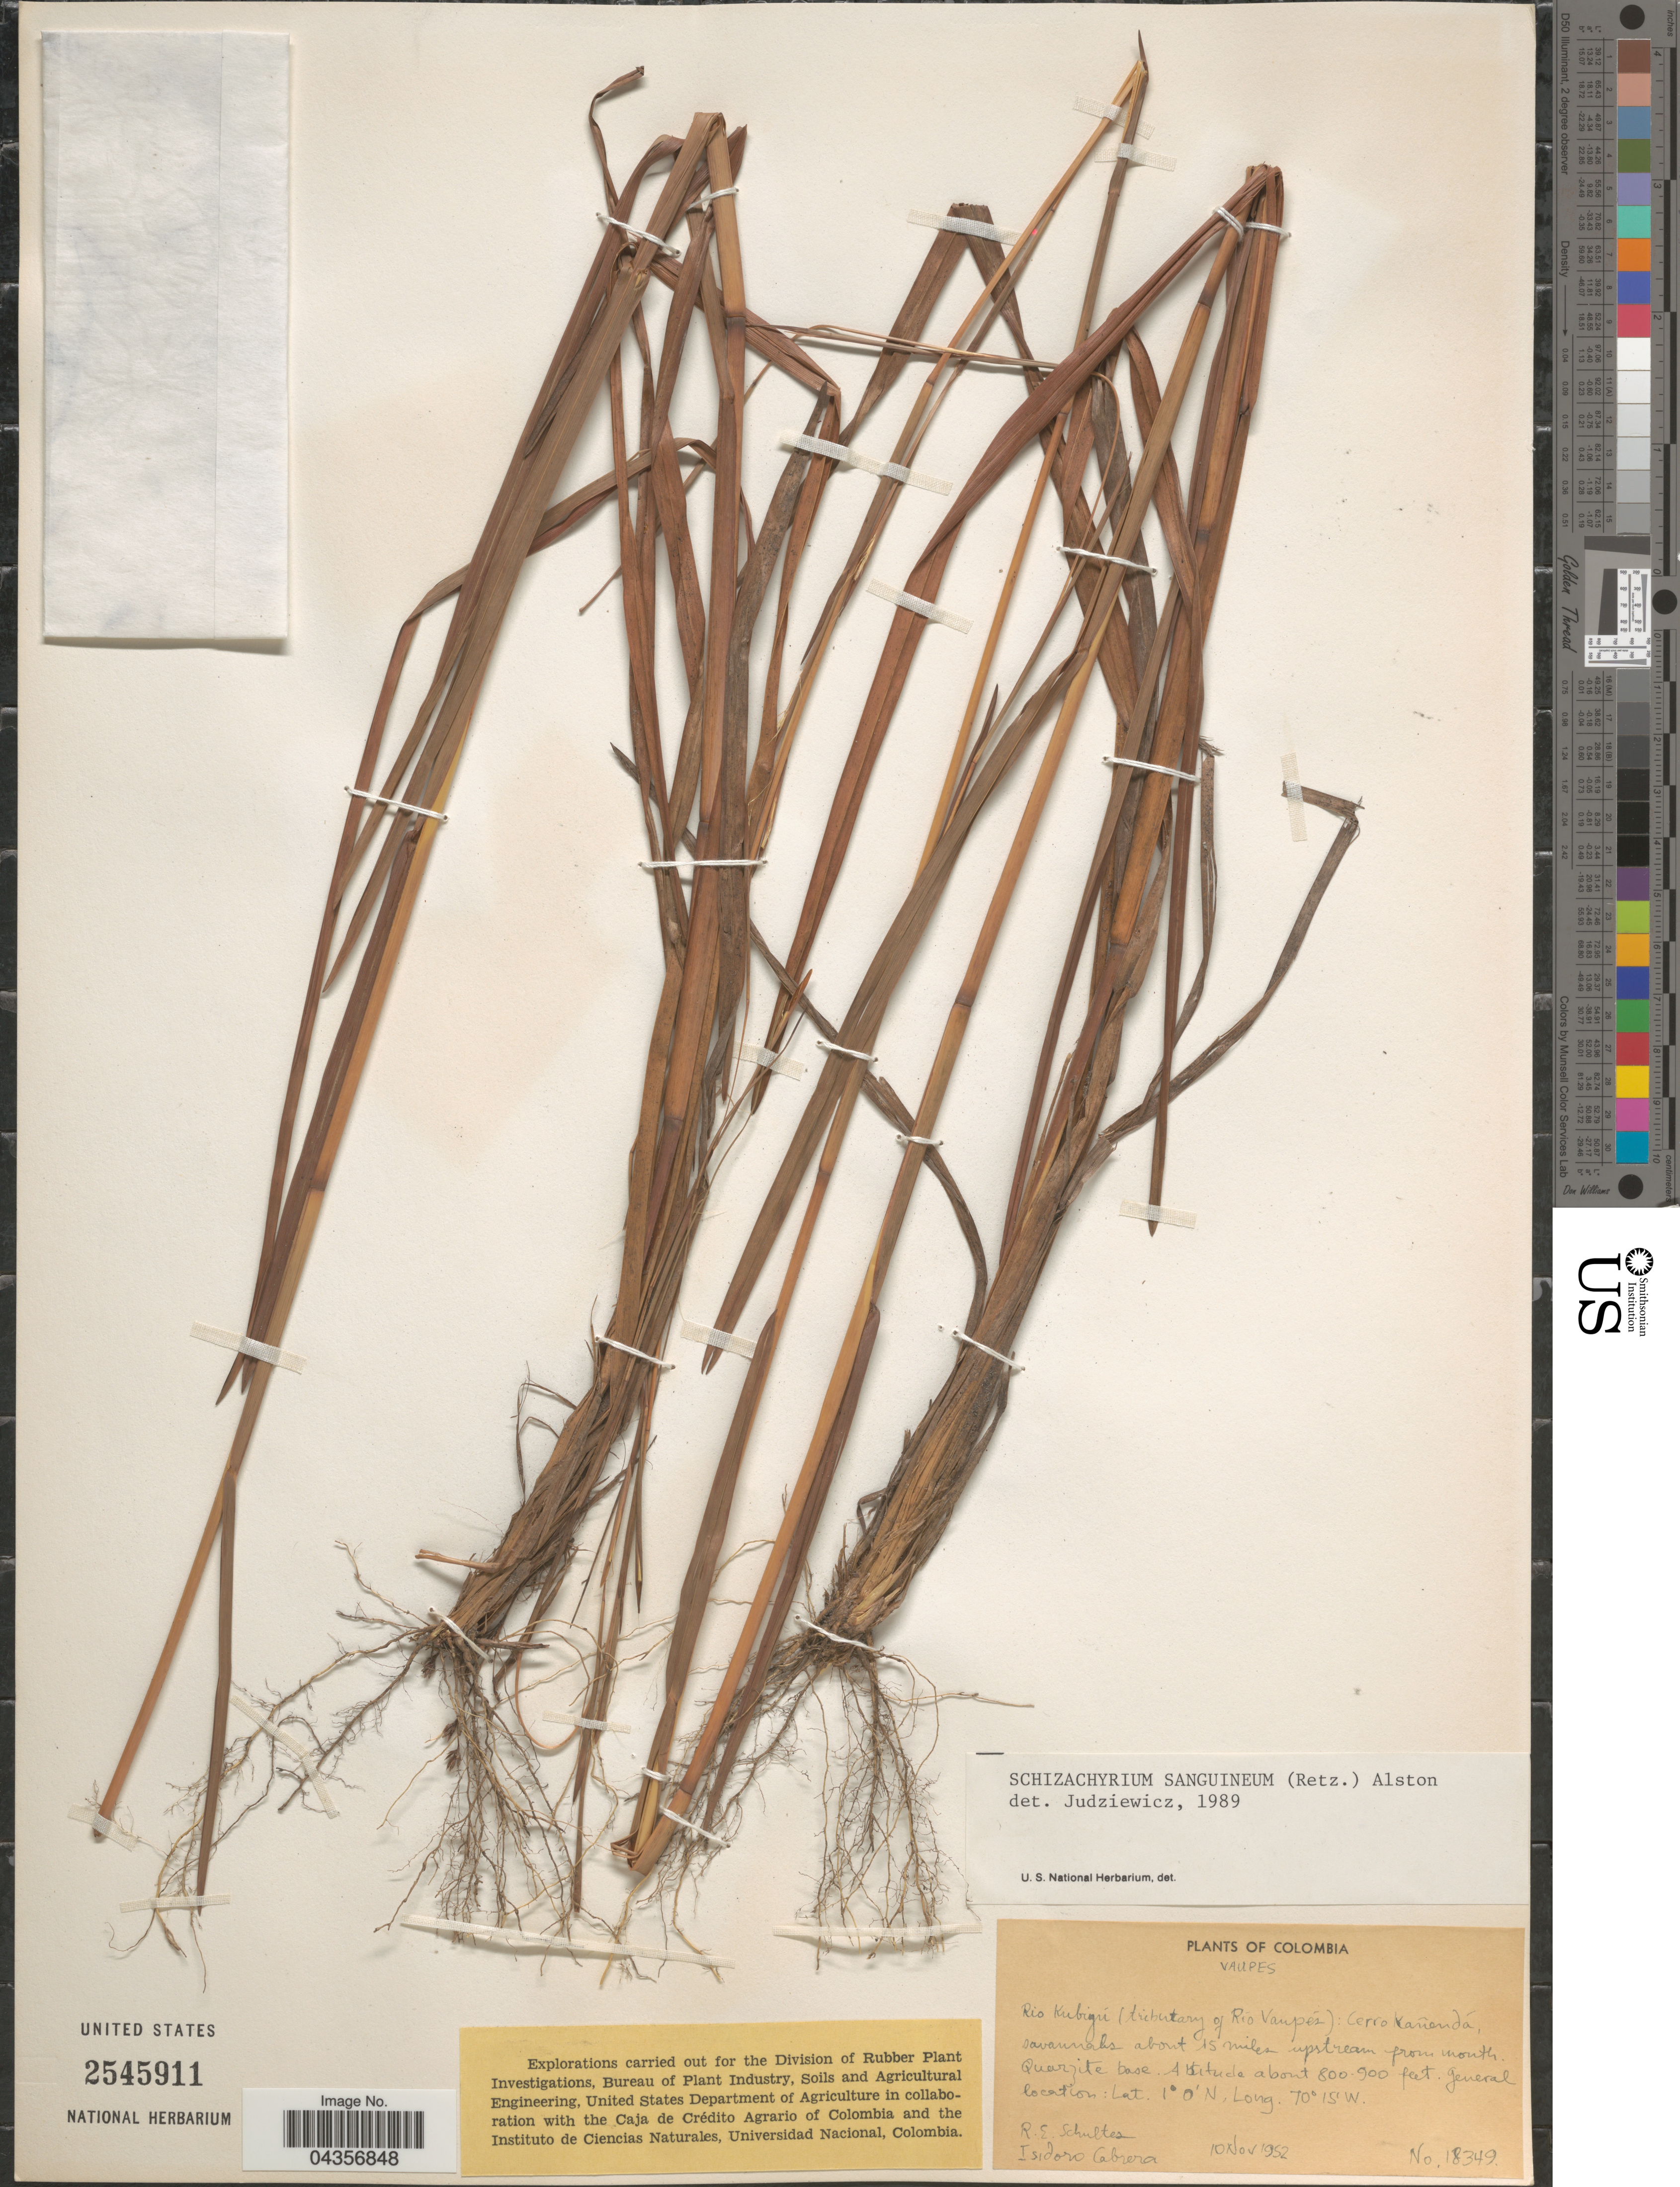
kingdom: Plantae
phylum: Tracheophyta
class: Liliopsida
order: Poales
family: Poaceae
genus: Schizachyrium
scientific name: Schizachyrium sanguineum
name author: (Retz.) Alston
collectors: R. E. Schultes & I. Cabrera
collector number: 18349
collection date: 1952-11-10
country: Colombia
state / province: Vaupés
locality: Río Kubiyú (tributary of Río Vaupés): Cerro Kañendá, savannahs about 15 miles upstream from mouth. Quarzite base.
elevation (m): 244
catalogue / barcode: US 2545911